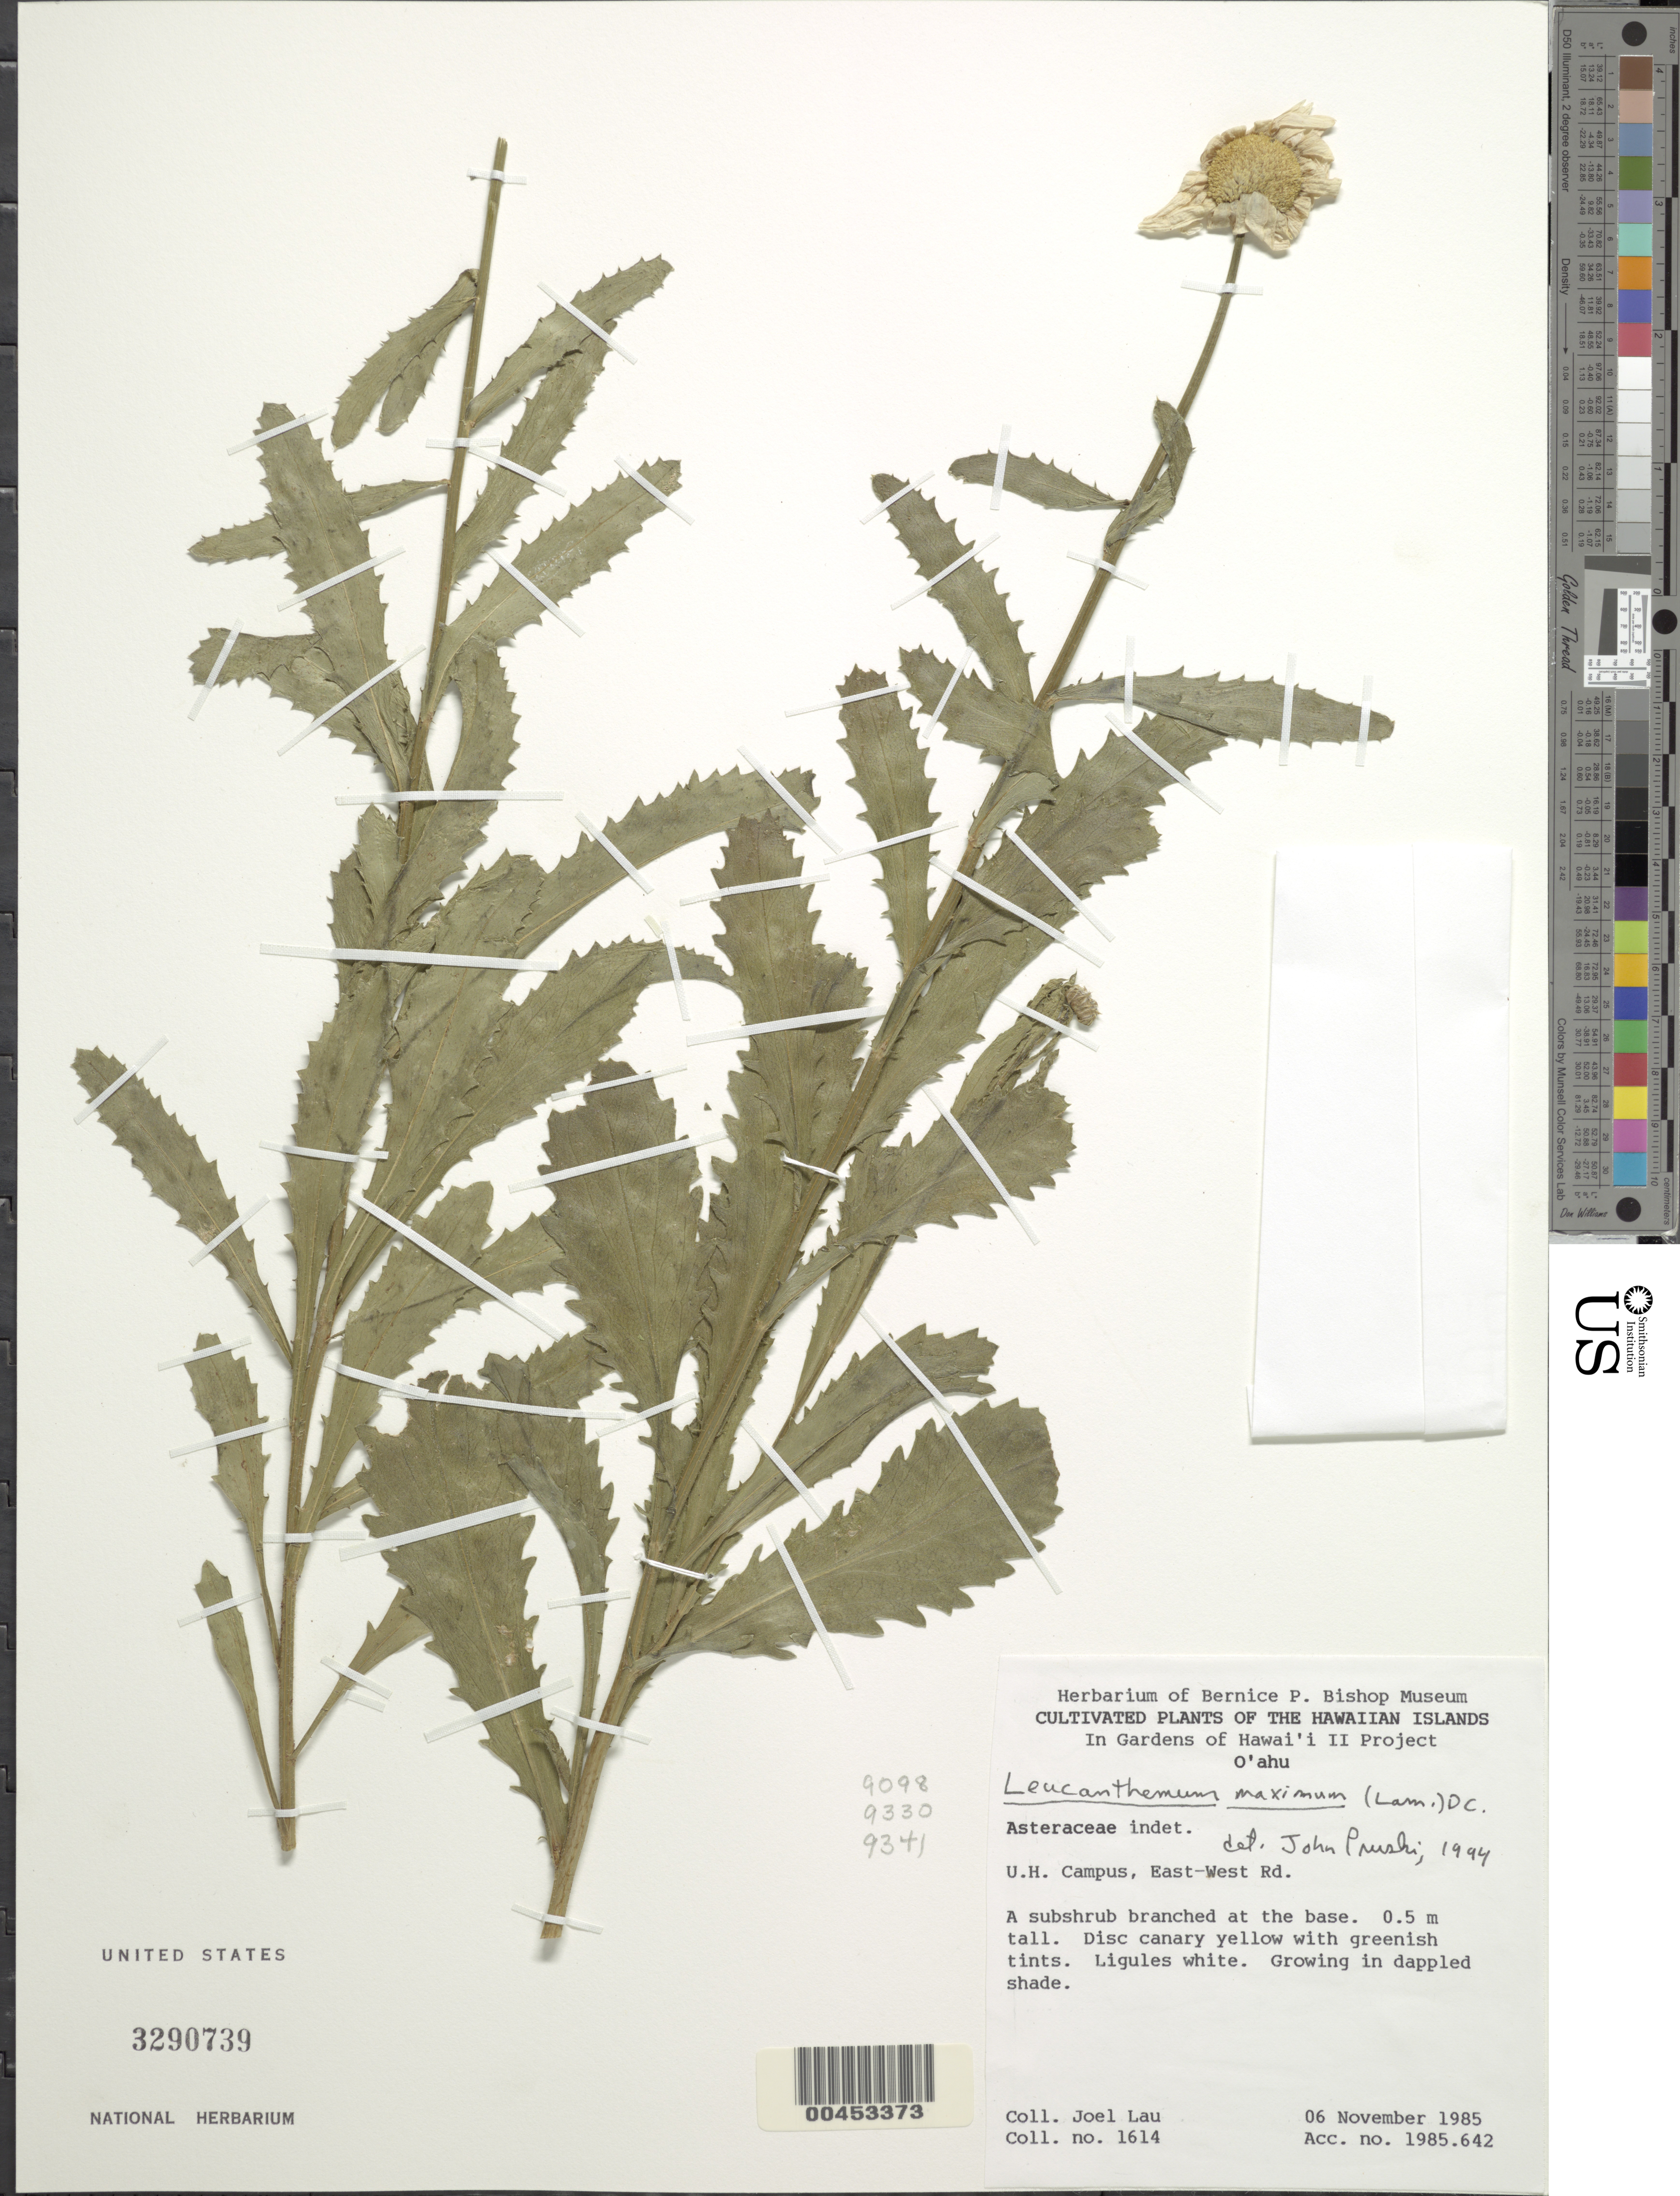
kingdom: Plantae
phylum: Tracheophyta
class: Magnoliopsida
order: Asterales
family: Asteraceae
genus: Leucanthemum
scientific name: Leucanthemum maximum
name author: (Ramond) DC.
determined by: Pruski, J. F.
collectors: J. Lau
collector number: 1614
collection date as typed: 6 Nov 1985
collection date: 1985-11-06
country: United States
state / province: Hawaii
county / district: Honolulu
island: Oahu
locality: U.H. Campus, E-W Rd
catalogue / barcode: US 3290739